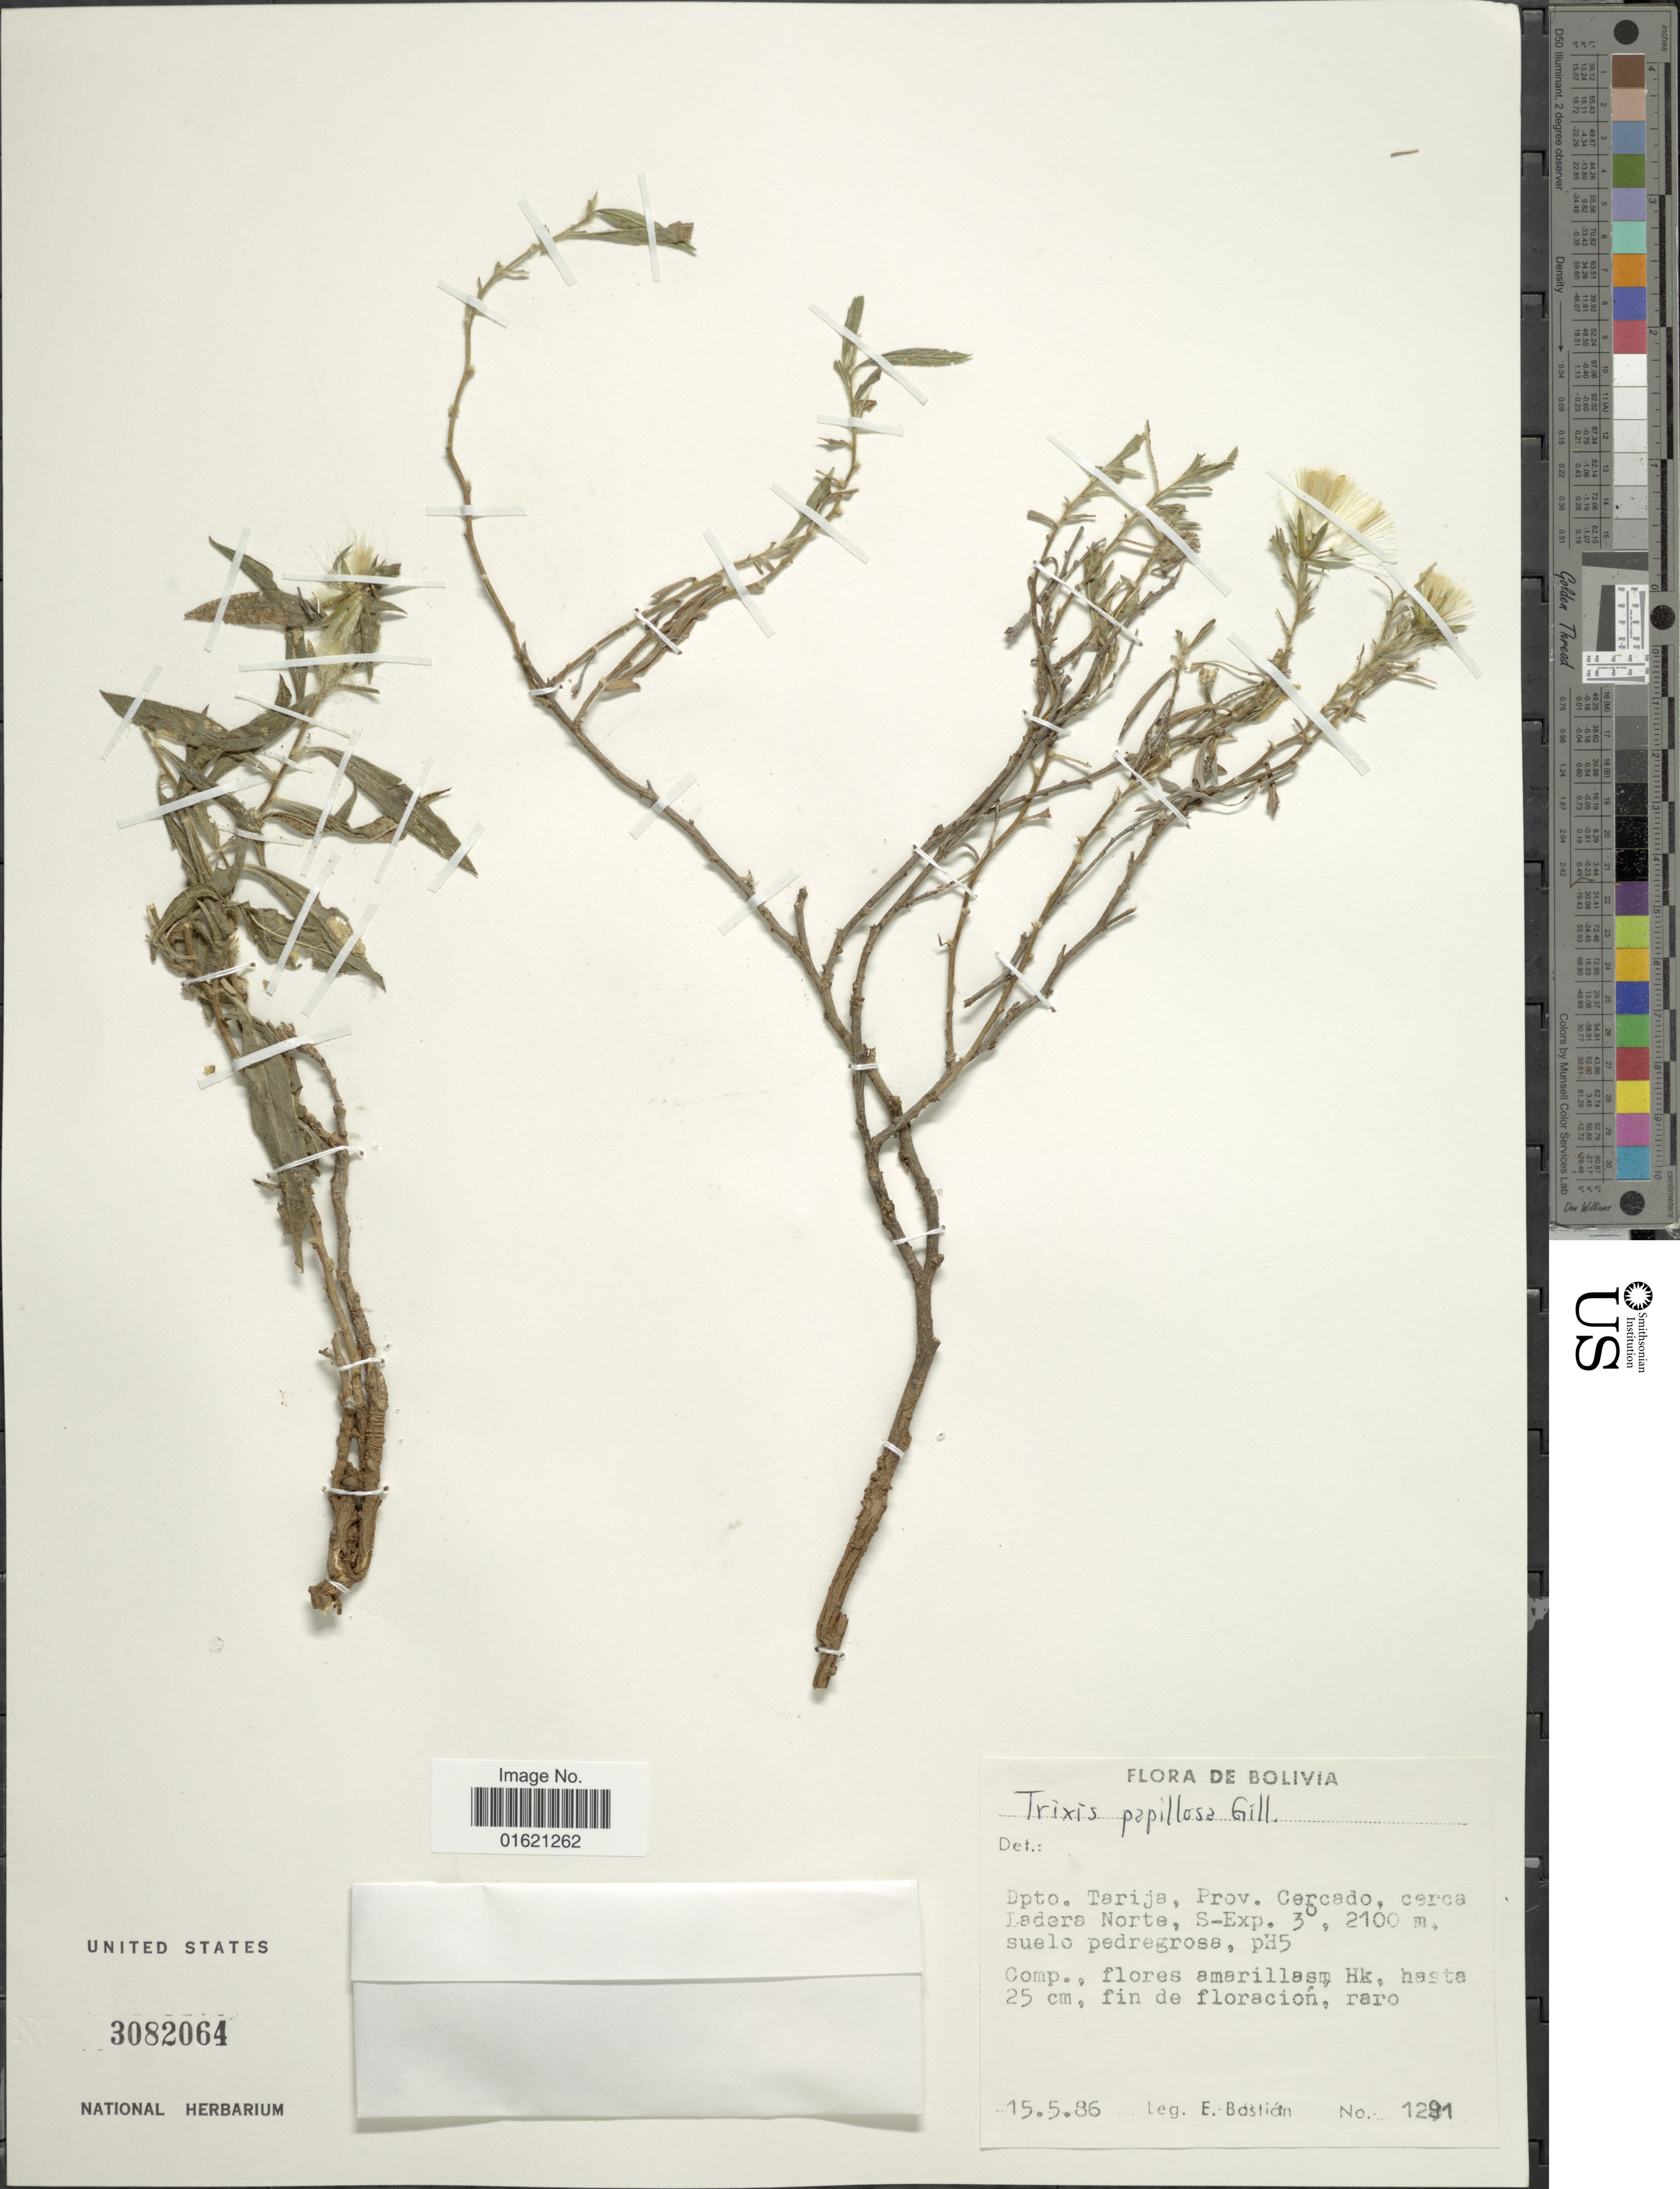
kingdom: Plantae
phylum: Tracheophyta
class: Magnoliopsida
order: Asterales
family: Asteraceae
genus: Trixis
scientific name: Trixis cacalioides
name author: (Kunth) D. Don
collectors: E. Bastian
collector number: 1291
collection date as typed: Transcribed d/m/y: 15/5/86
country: Bolivia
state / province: Tarija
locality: Dpto. Tarija, Prov. Cercado, cerca Ladera Norte, S.-Exp. suelo pedregrosa, pH5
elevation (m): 2100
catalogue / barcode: US 3082064